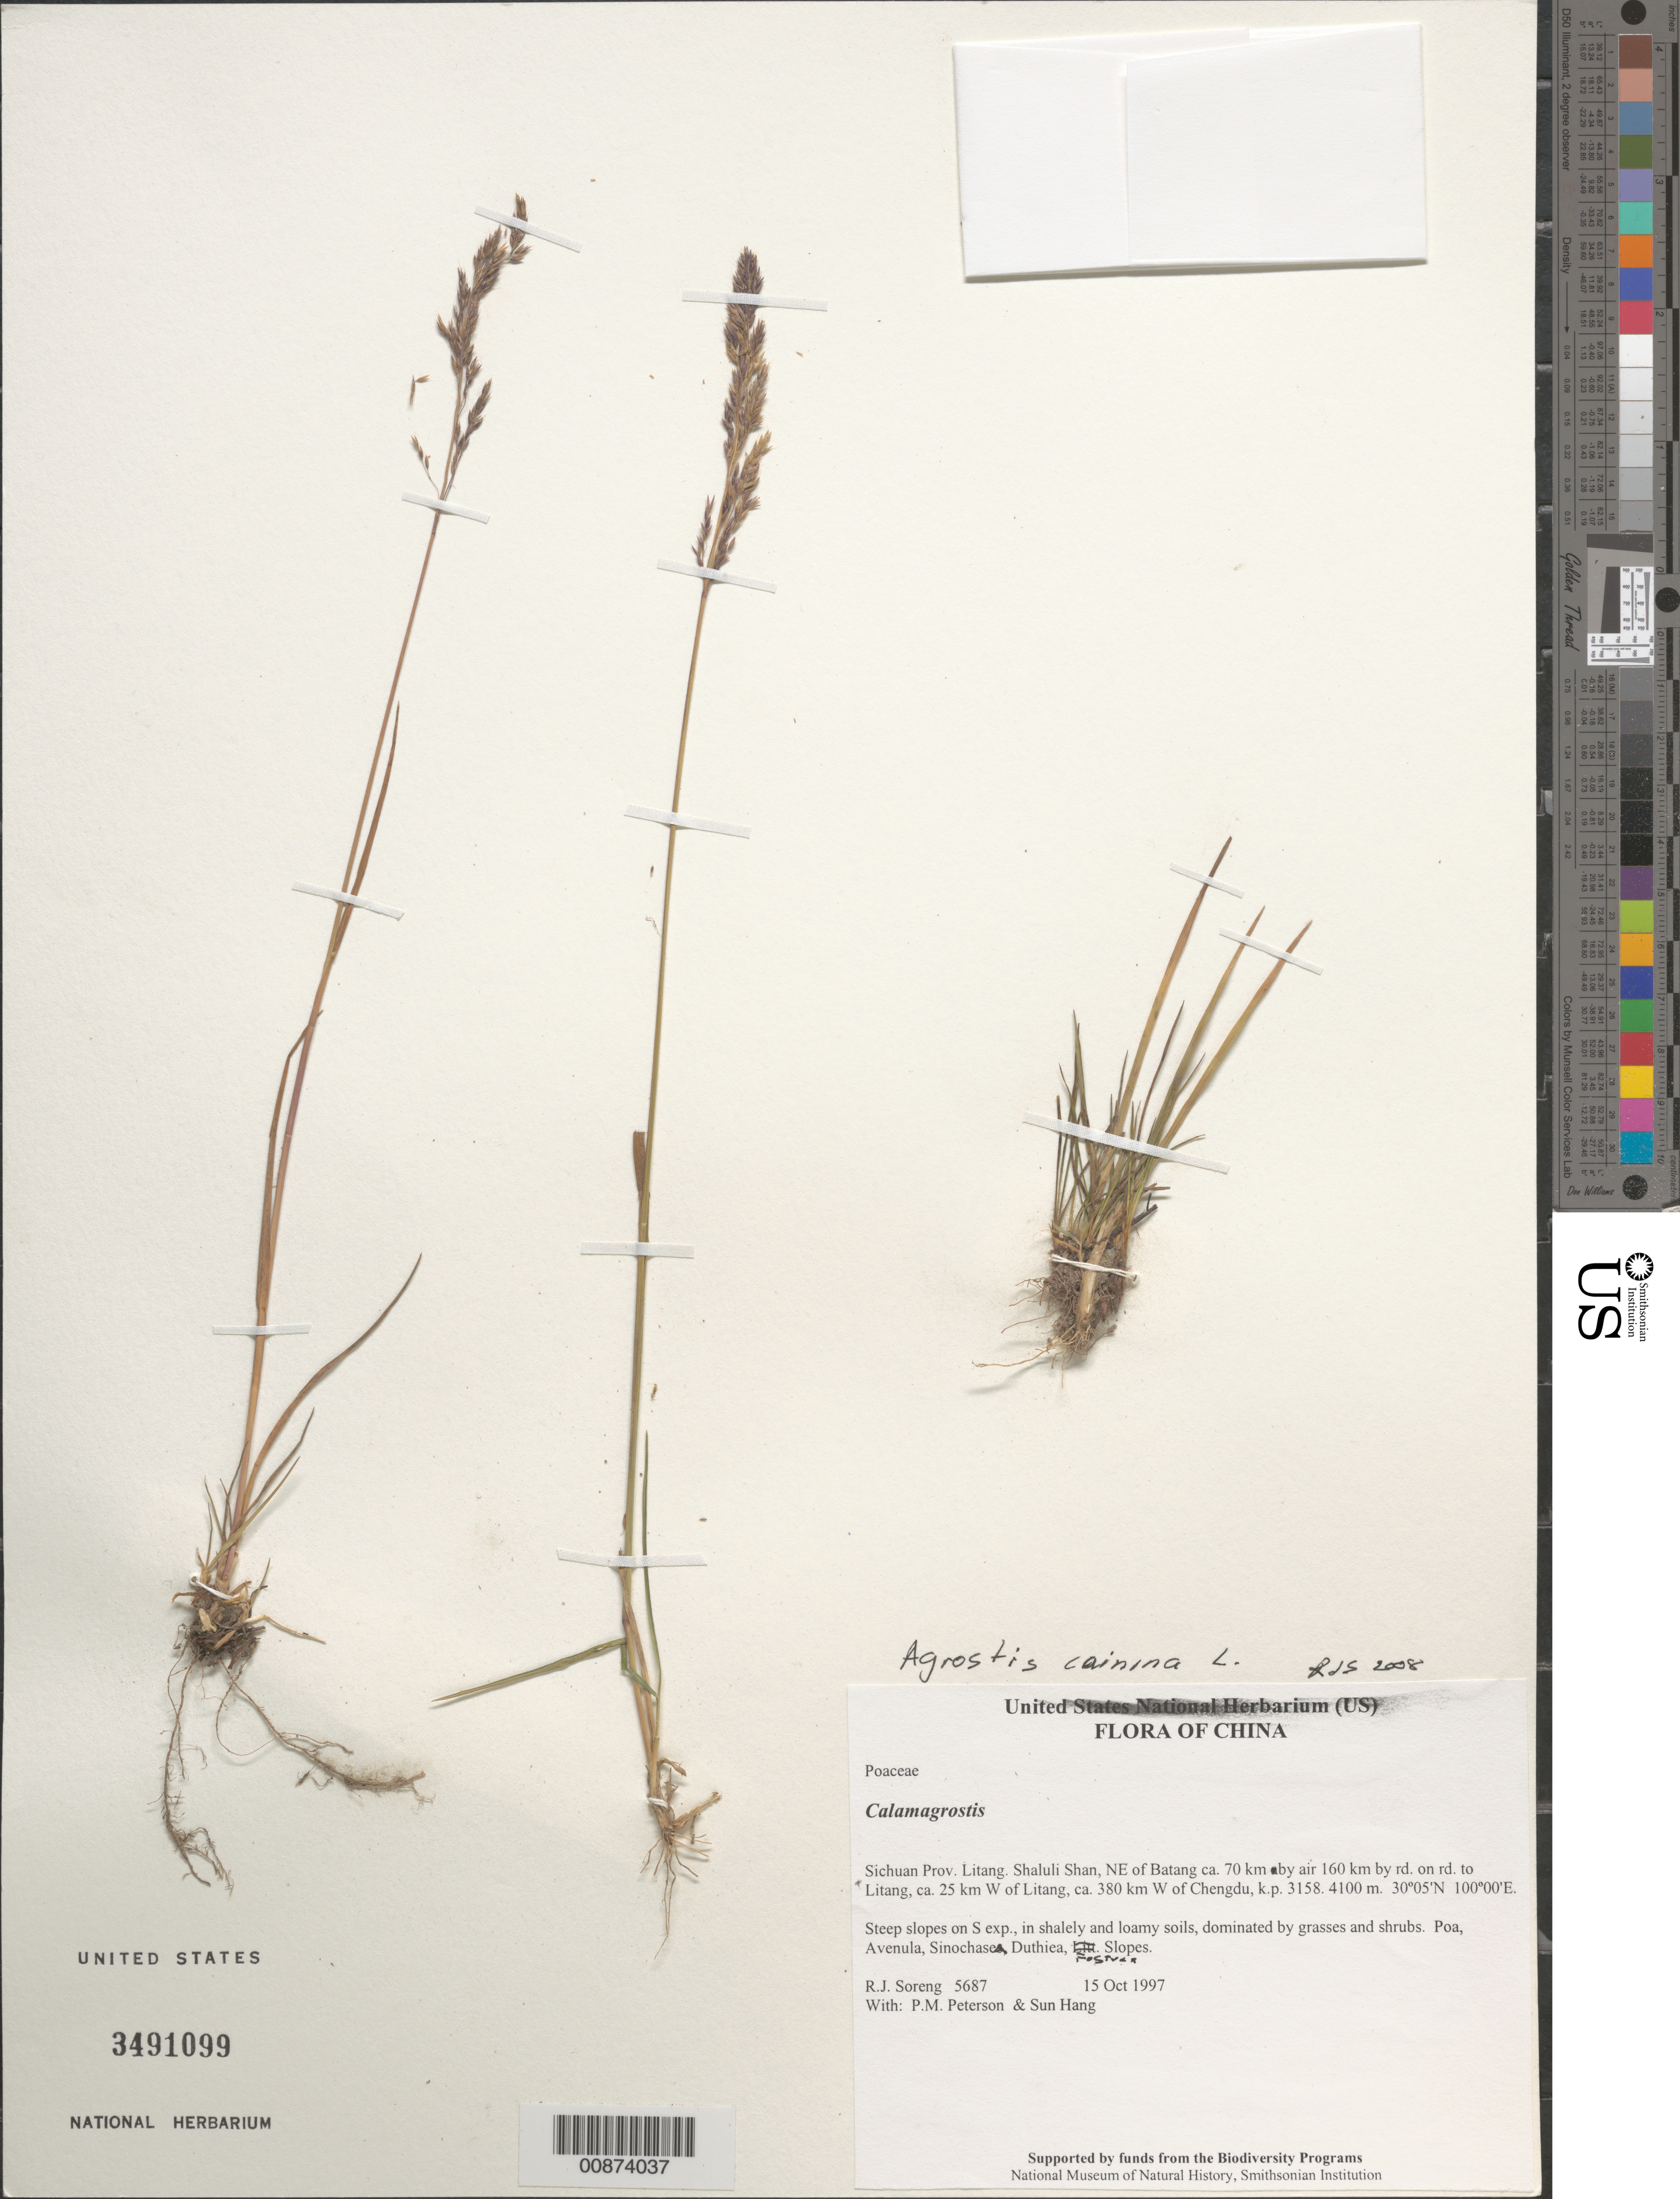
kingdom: Plantae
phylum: Tracheophyta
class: Liliopsida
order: Poales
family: Poaceae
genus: Agrostis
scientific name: Agrostis canina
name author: L.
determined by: Soreng, R. J.; Paszko, B.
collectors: R. J. Soreng, P. M. Peterson & Sun Hang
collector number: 5687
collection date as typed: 15 Oct 1997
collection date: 1997-10-15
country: China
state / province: Sichuan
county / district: Litang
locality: Shaluli Shan, NE of Batang ca. 70 km aby air 160 km by rd. on rd. to Litang, ca. 25 km W of Litang, ca. 380 km W of Chengdu, k.p. 3158.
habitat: Steep slopes on S exp., in shalely and loamy soils, dominated by grasses and shrubs. Poa, Avenula, Sinochases, Duthiea, Litt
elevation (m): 4100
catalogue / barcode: US 3491099